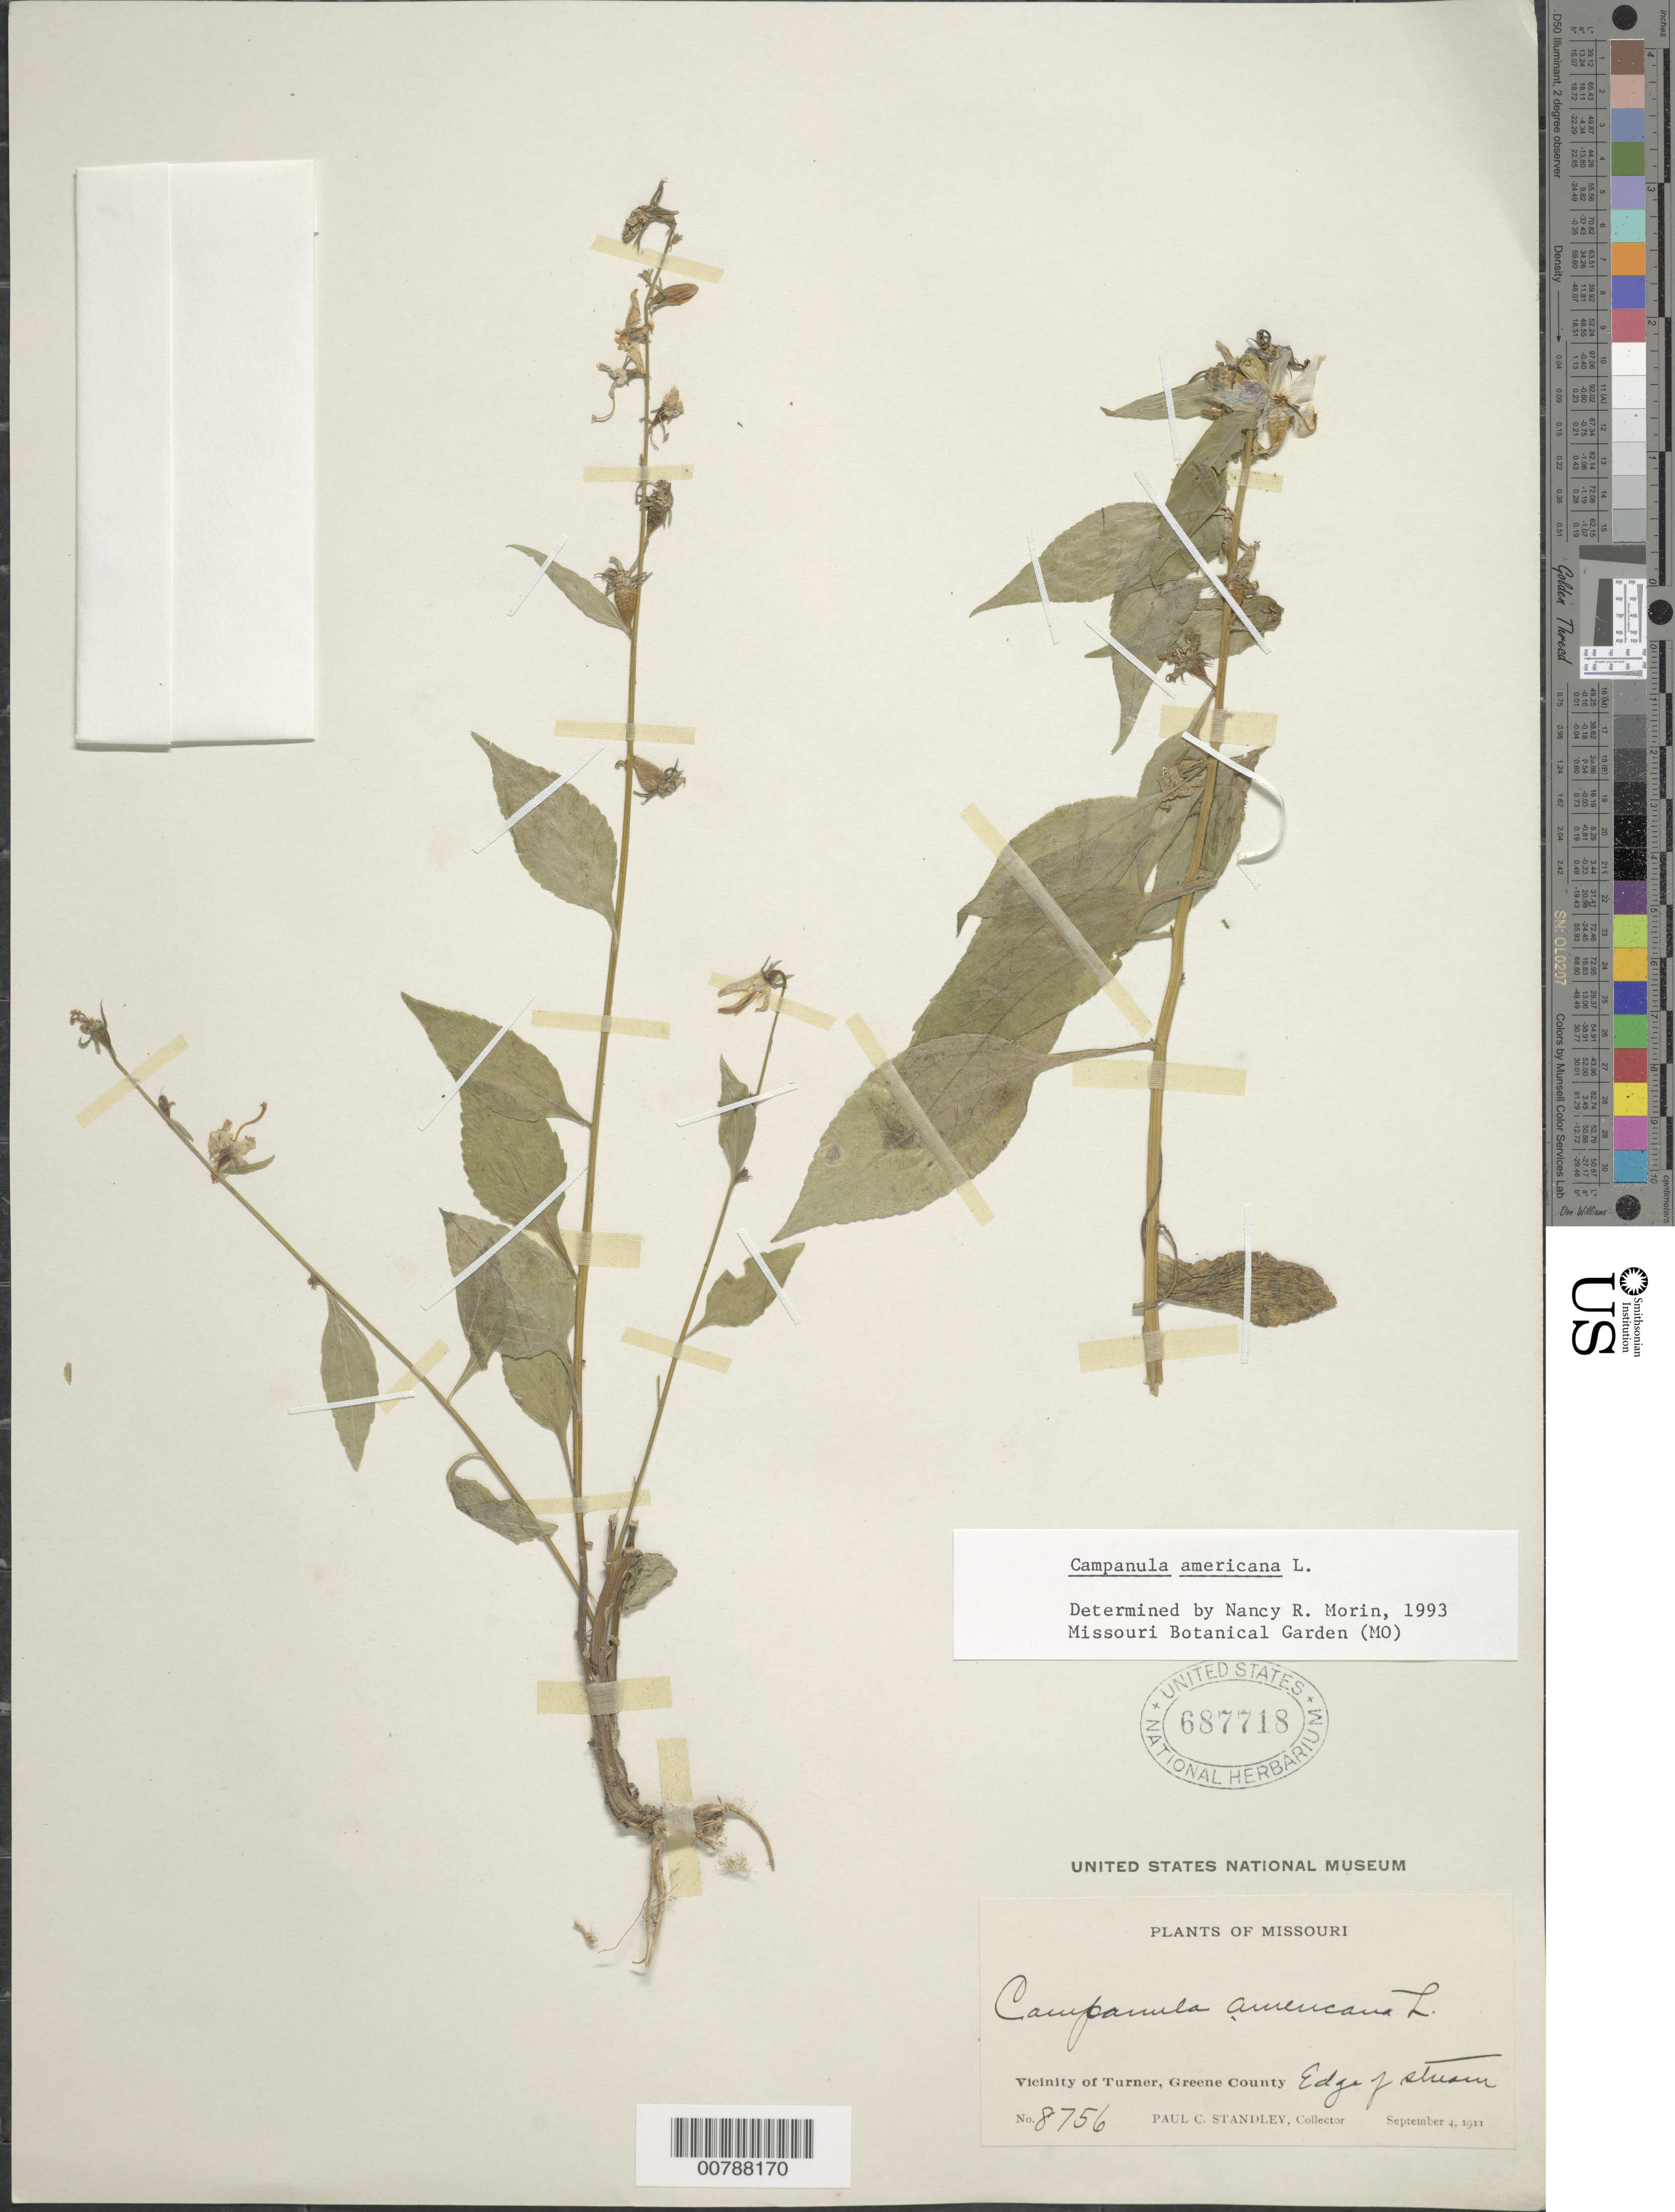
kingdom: Plantae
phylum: Tracheophyta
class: Magnoliopsida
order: Asterales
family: Campanulaceae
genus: Campanula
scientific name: Campanula americana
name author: L.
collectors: P. C. Standley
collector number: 8756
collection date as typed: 04 Sep 1911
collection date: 1911-09-04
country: United States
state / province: Missouri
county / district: Greene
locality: Vicinity of Turner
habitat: Edge of stream